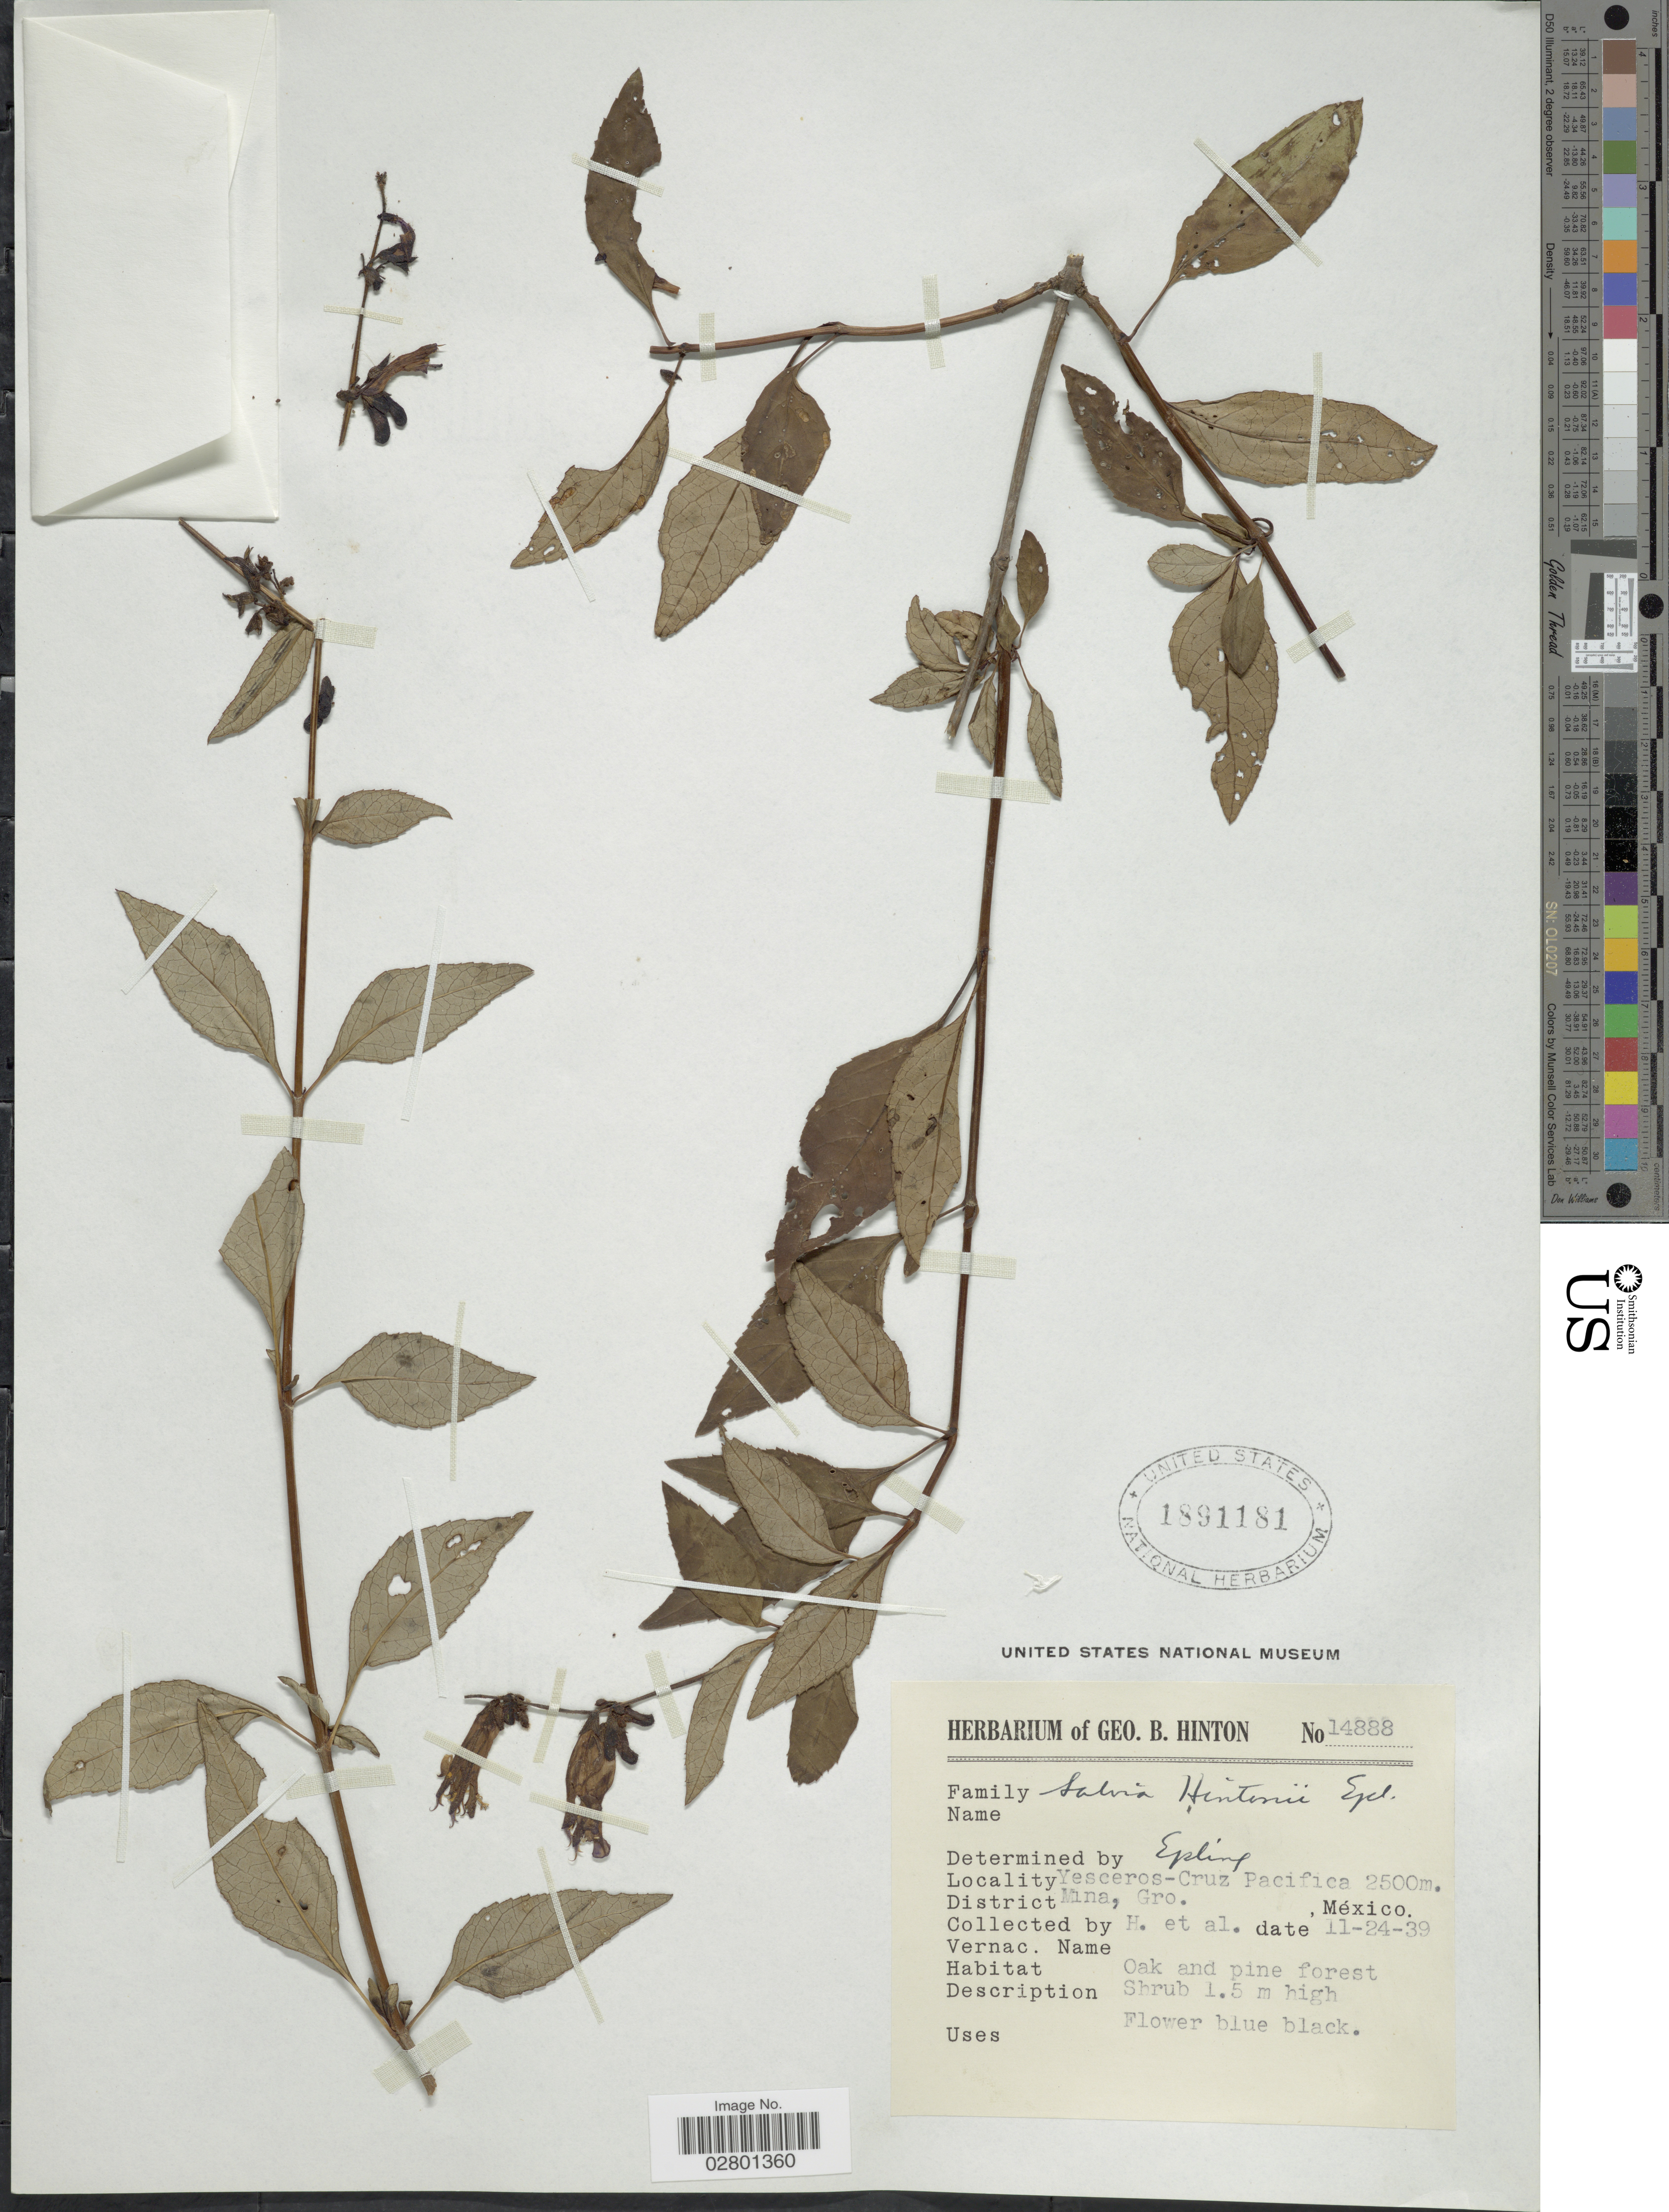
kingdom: Plantae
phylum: Tracheophyta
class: Magnoliopsida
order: Lamiales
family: Lamiaceae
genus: Salvia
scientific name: Salvia hintonii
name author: Epling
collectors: G. B. Hinton & et al.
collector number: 14888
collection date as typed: Transcribed d/m/y: 24/11/39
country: Mexico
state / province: Guerrero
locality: Yesceros-Cruz Pacifica, District Mina, Gro.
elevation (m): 2500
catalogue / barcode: US 1891181